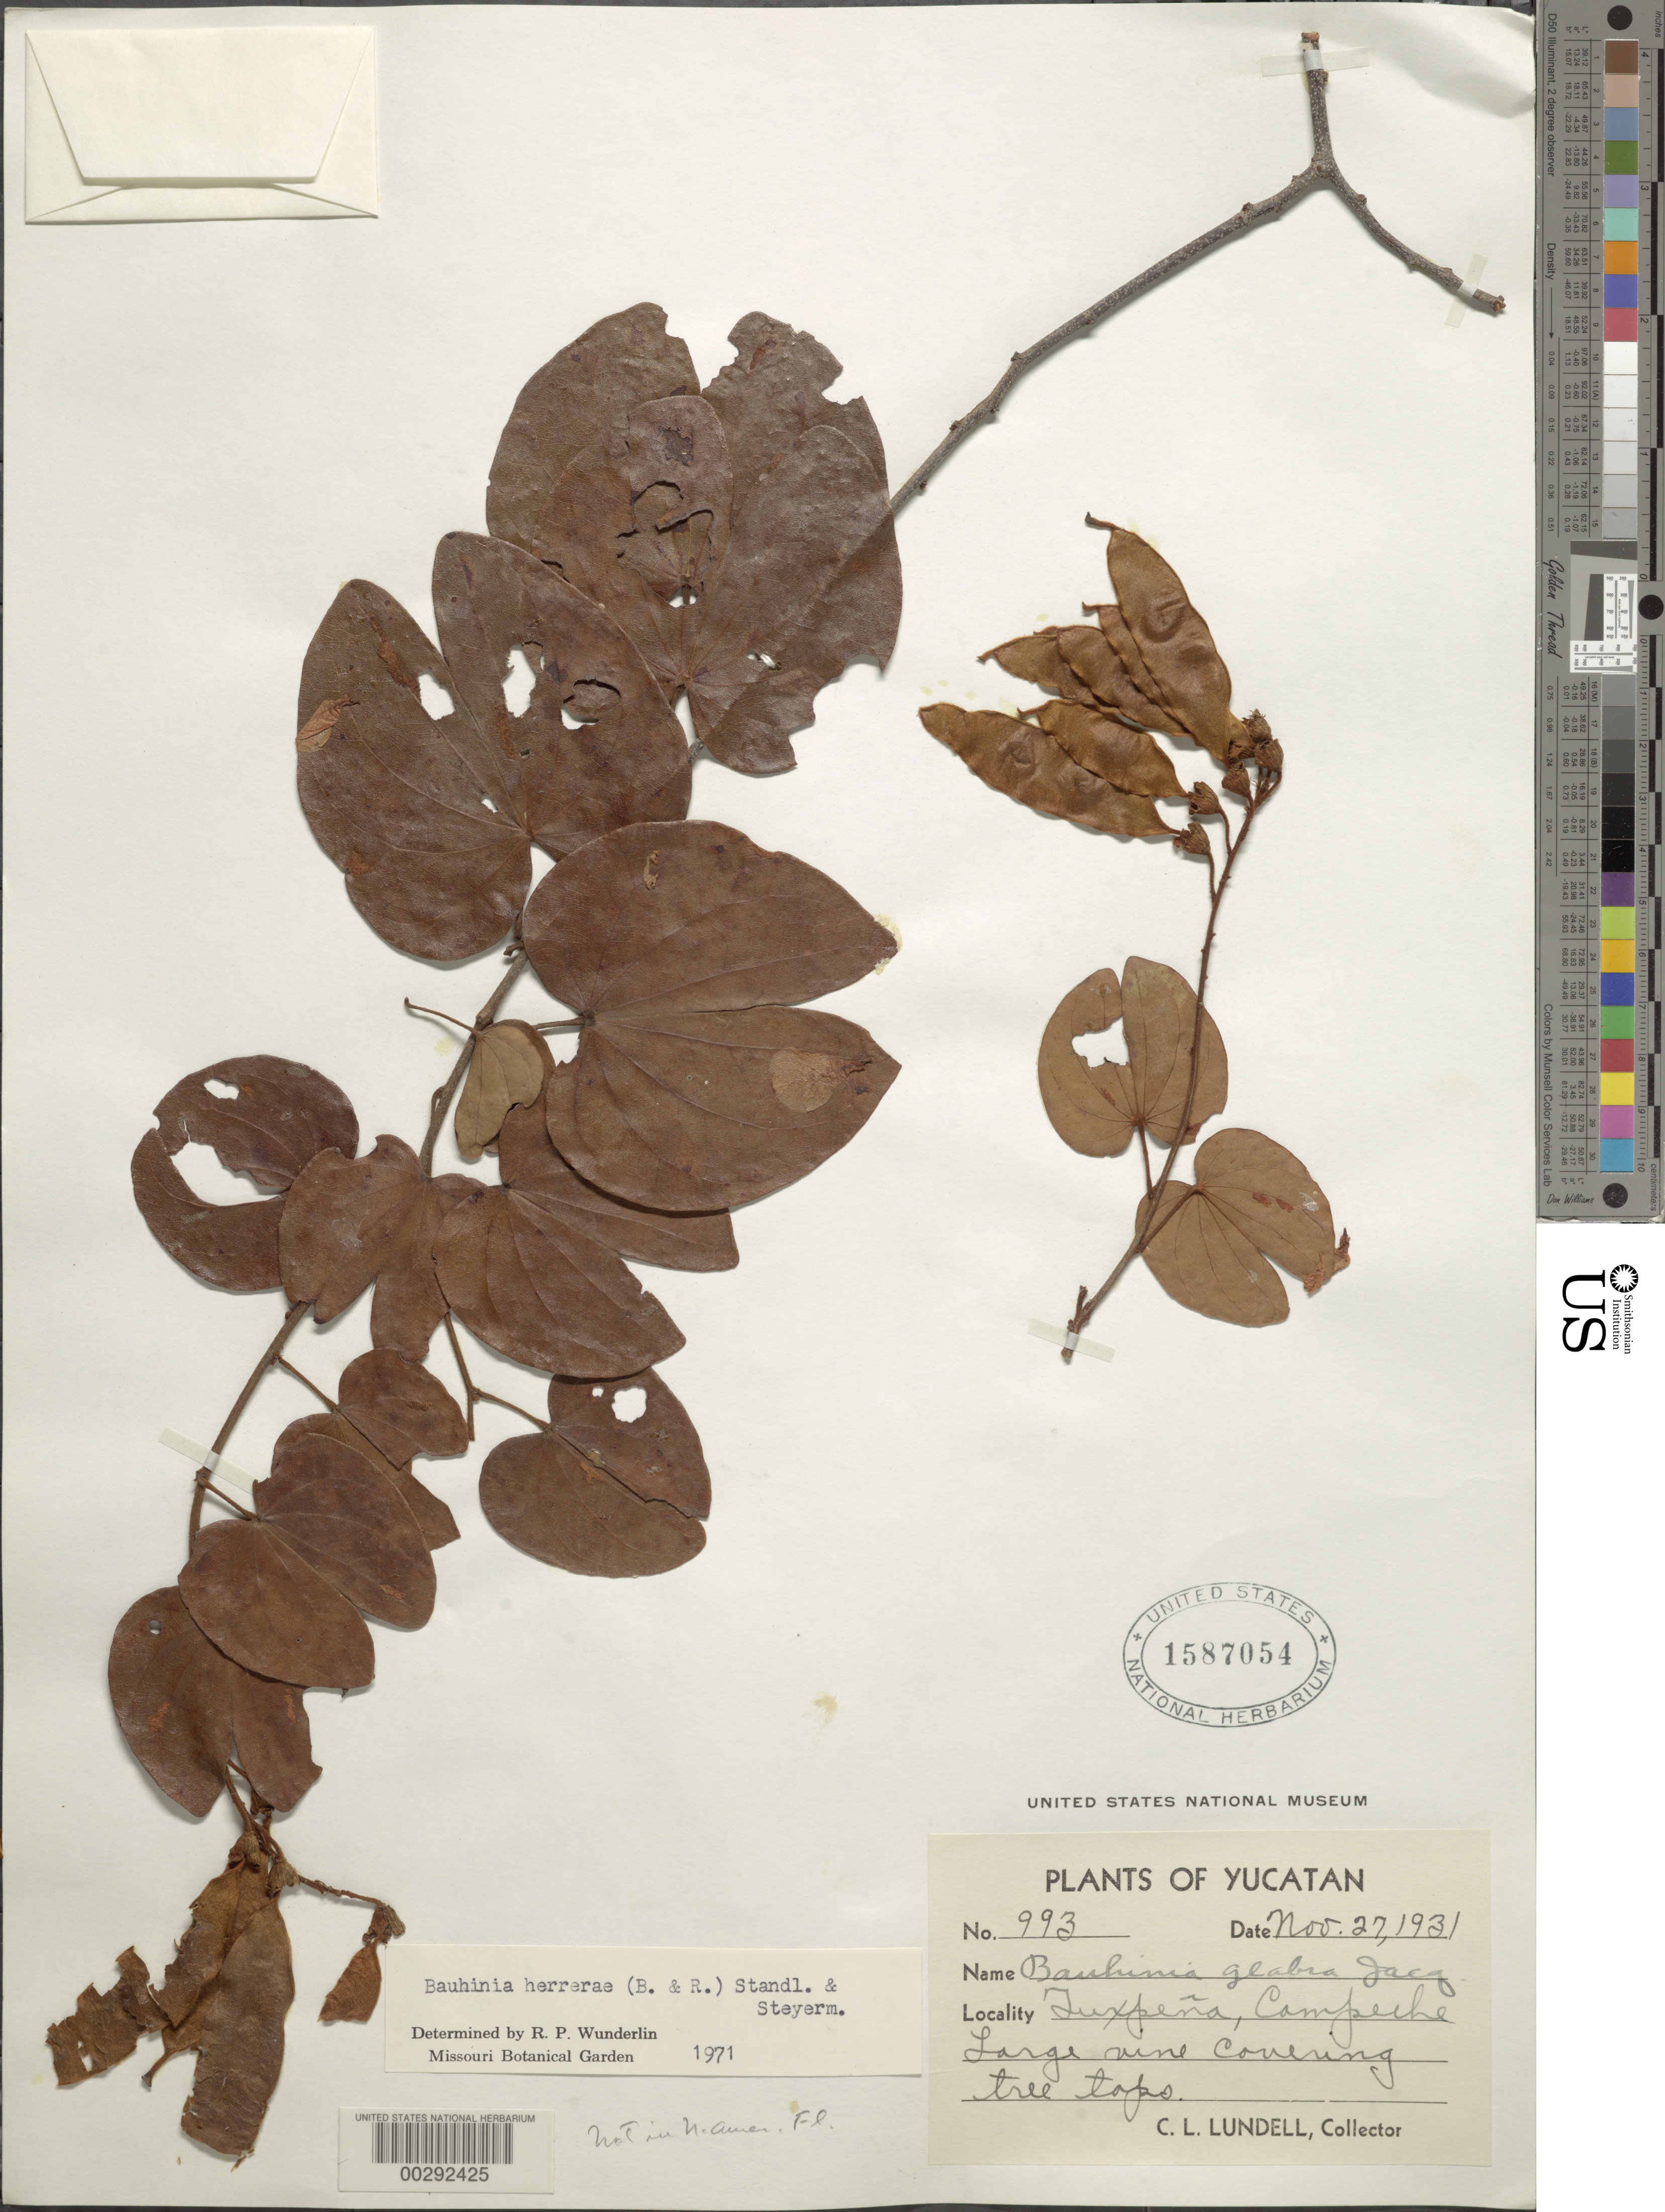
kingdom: Plantae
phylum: Tracheophyta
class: Magnoliopsida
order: Fabales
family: Fabaceae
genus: Bauhinia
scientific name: Bauhinia herrerae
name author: (Britton & Rose) Standl. & Steyerm.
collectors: C. L. Lundell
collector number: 993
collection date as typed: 27 Nov 1931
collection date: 1931-11-27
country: Mexico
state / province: Campeche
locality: Tuxpena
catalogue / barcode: US 1587054